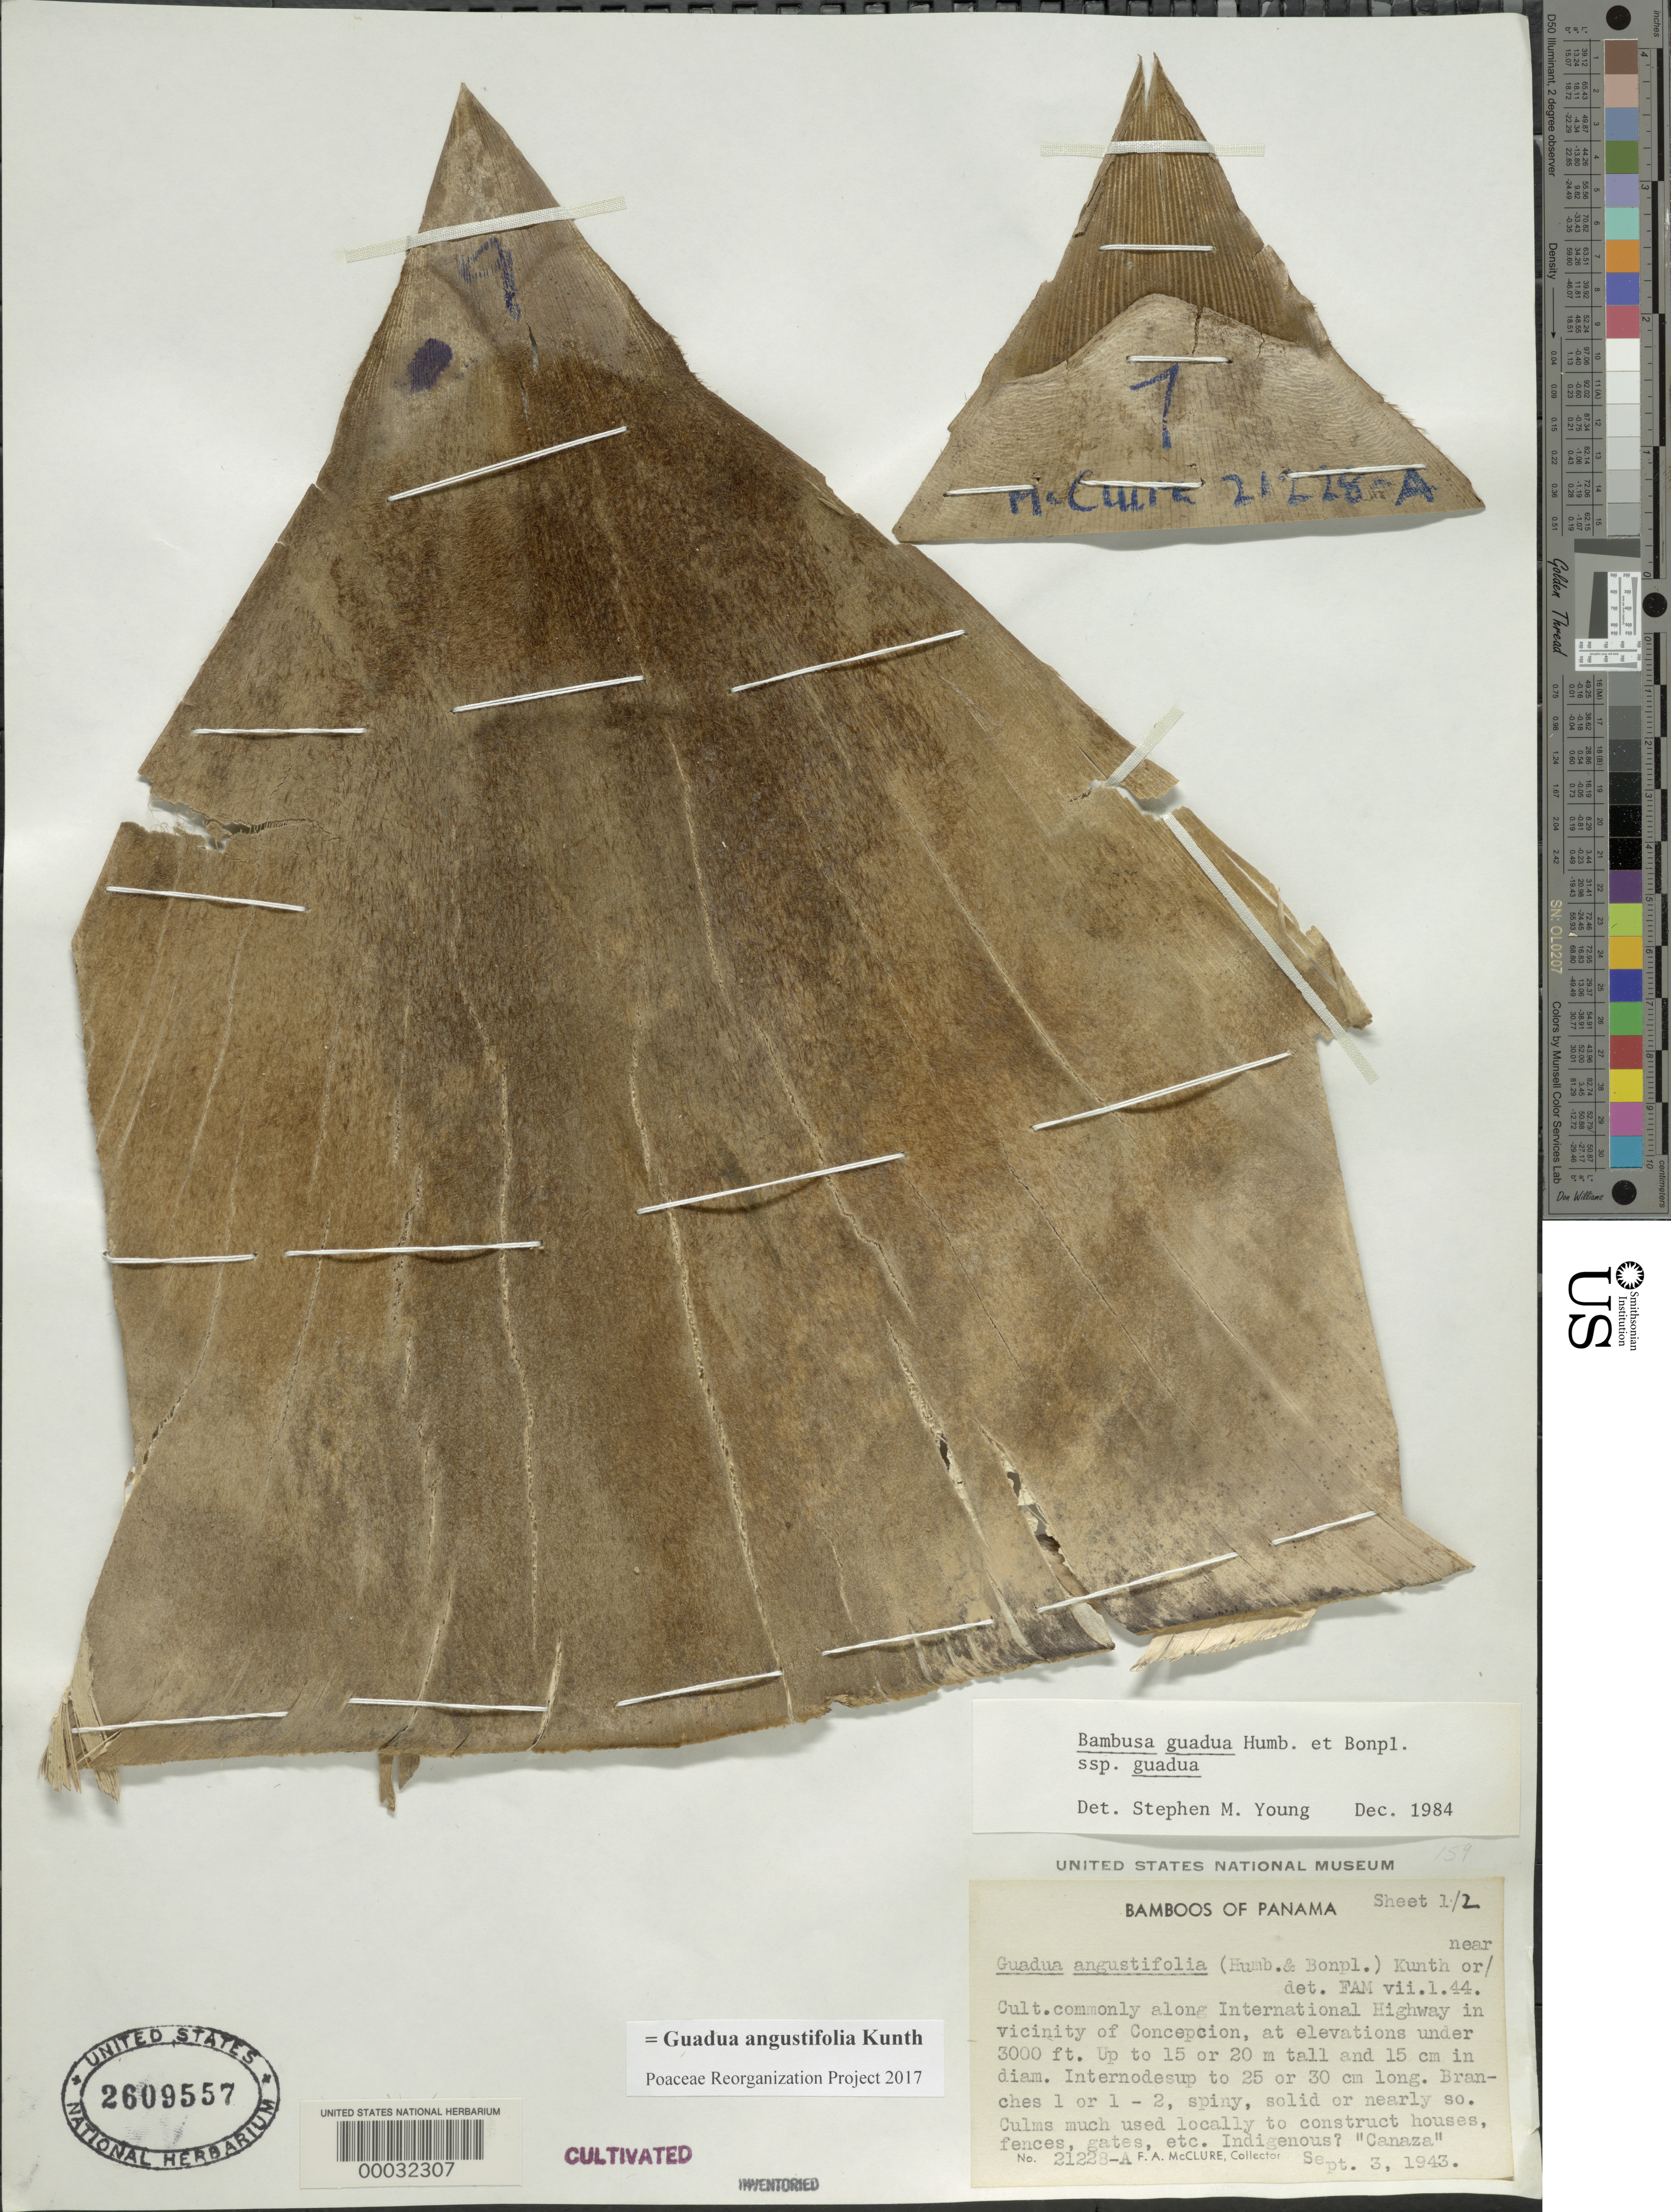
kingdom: Plantae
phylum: Tracheophyta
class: Liliopsida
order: Poales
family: Poaceae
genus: Guadua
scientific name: Guadua angustifolia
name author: Kunth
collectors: F. A. McClure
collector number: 21228 A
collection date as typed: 03 Sep 1943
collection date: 1943-09-03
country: Panama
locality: International Highway, Concepcion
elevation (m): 915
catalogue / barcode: US 2609557